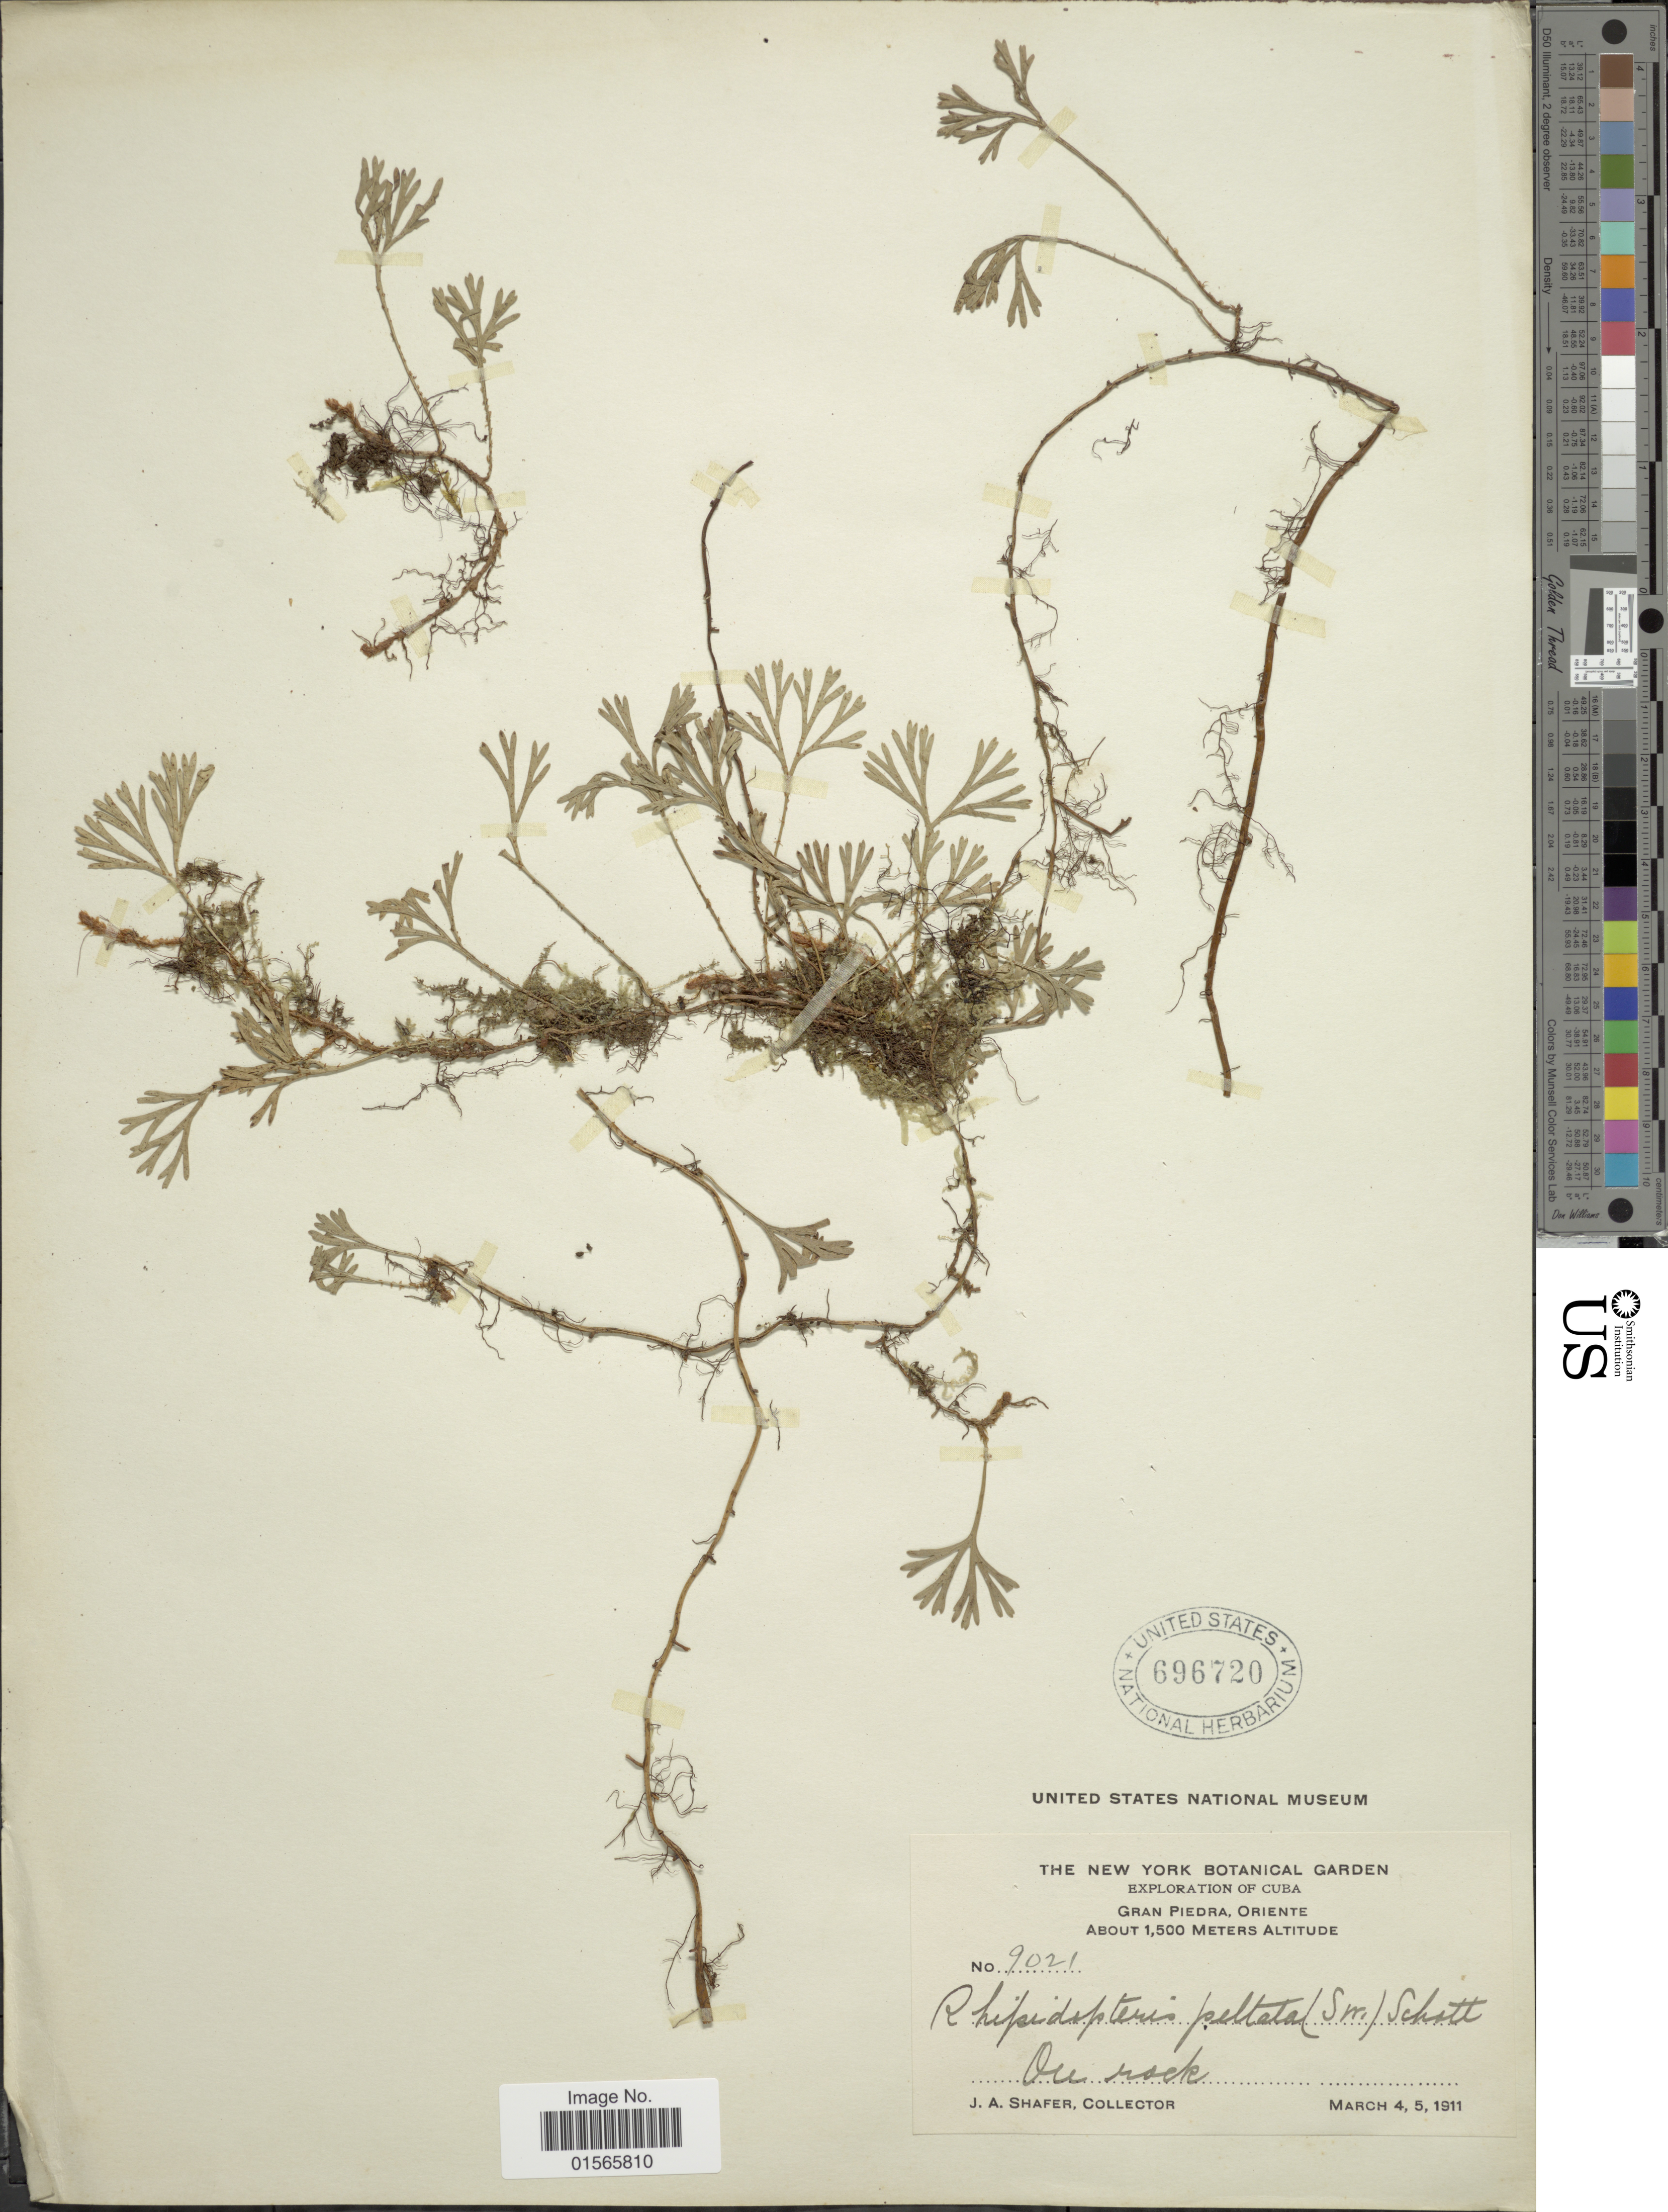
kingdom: Plantae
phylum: Tracheophyta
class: Polypodiopsida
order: Polypodiales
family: Dryopteridaceae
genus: Elaphoglossum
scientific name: Elaphoglossum peltatum f. peltatum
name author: (Sw.) Urb.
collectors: J. A. Shafer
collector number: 9021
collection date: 1911-03-04/1911-03-05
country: Cuba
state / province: Oriente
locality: Gran Piedra, On rock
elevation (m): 1500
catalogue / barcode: US 696720